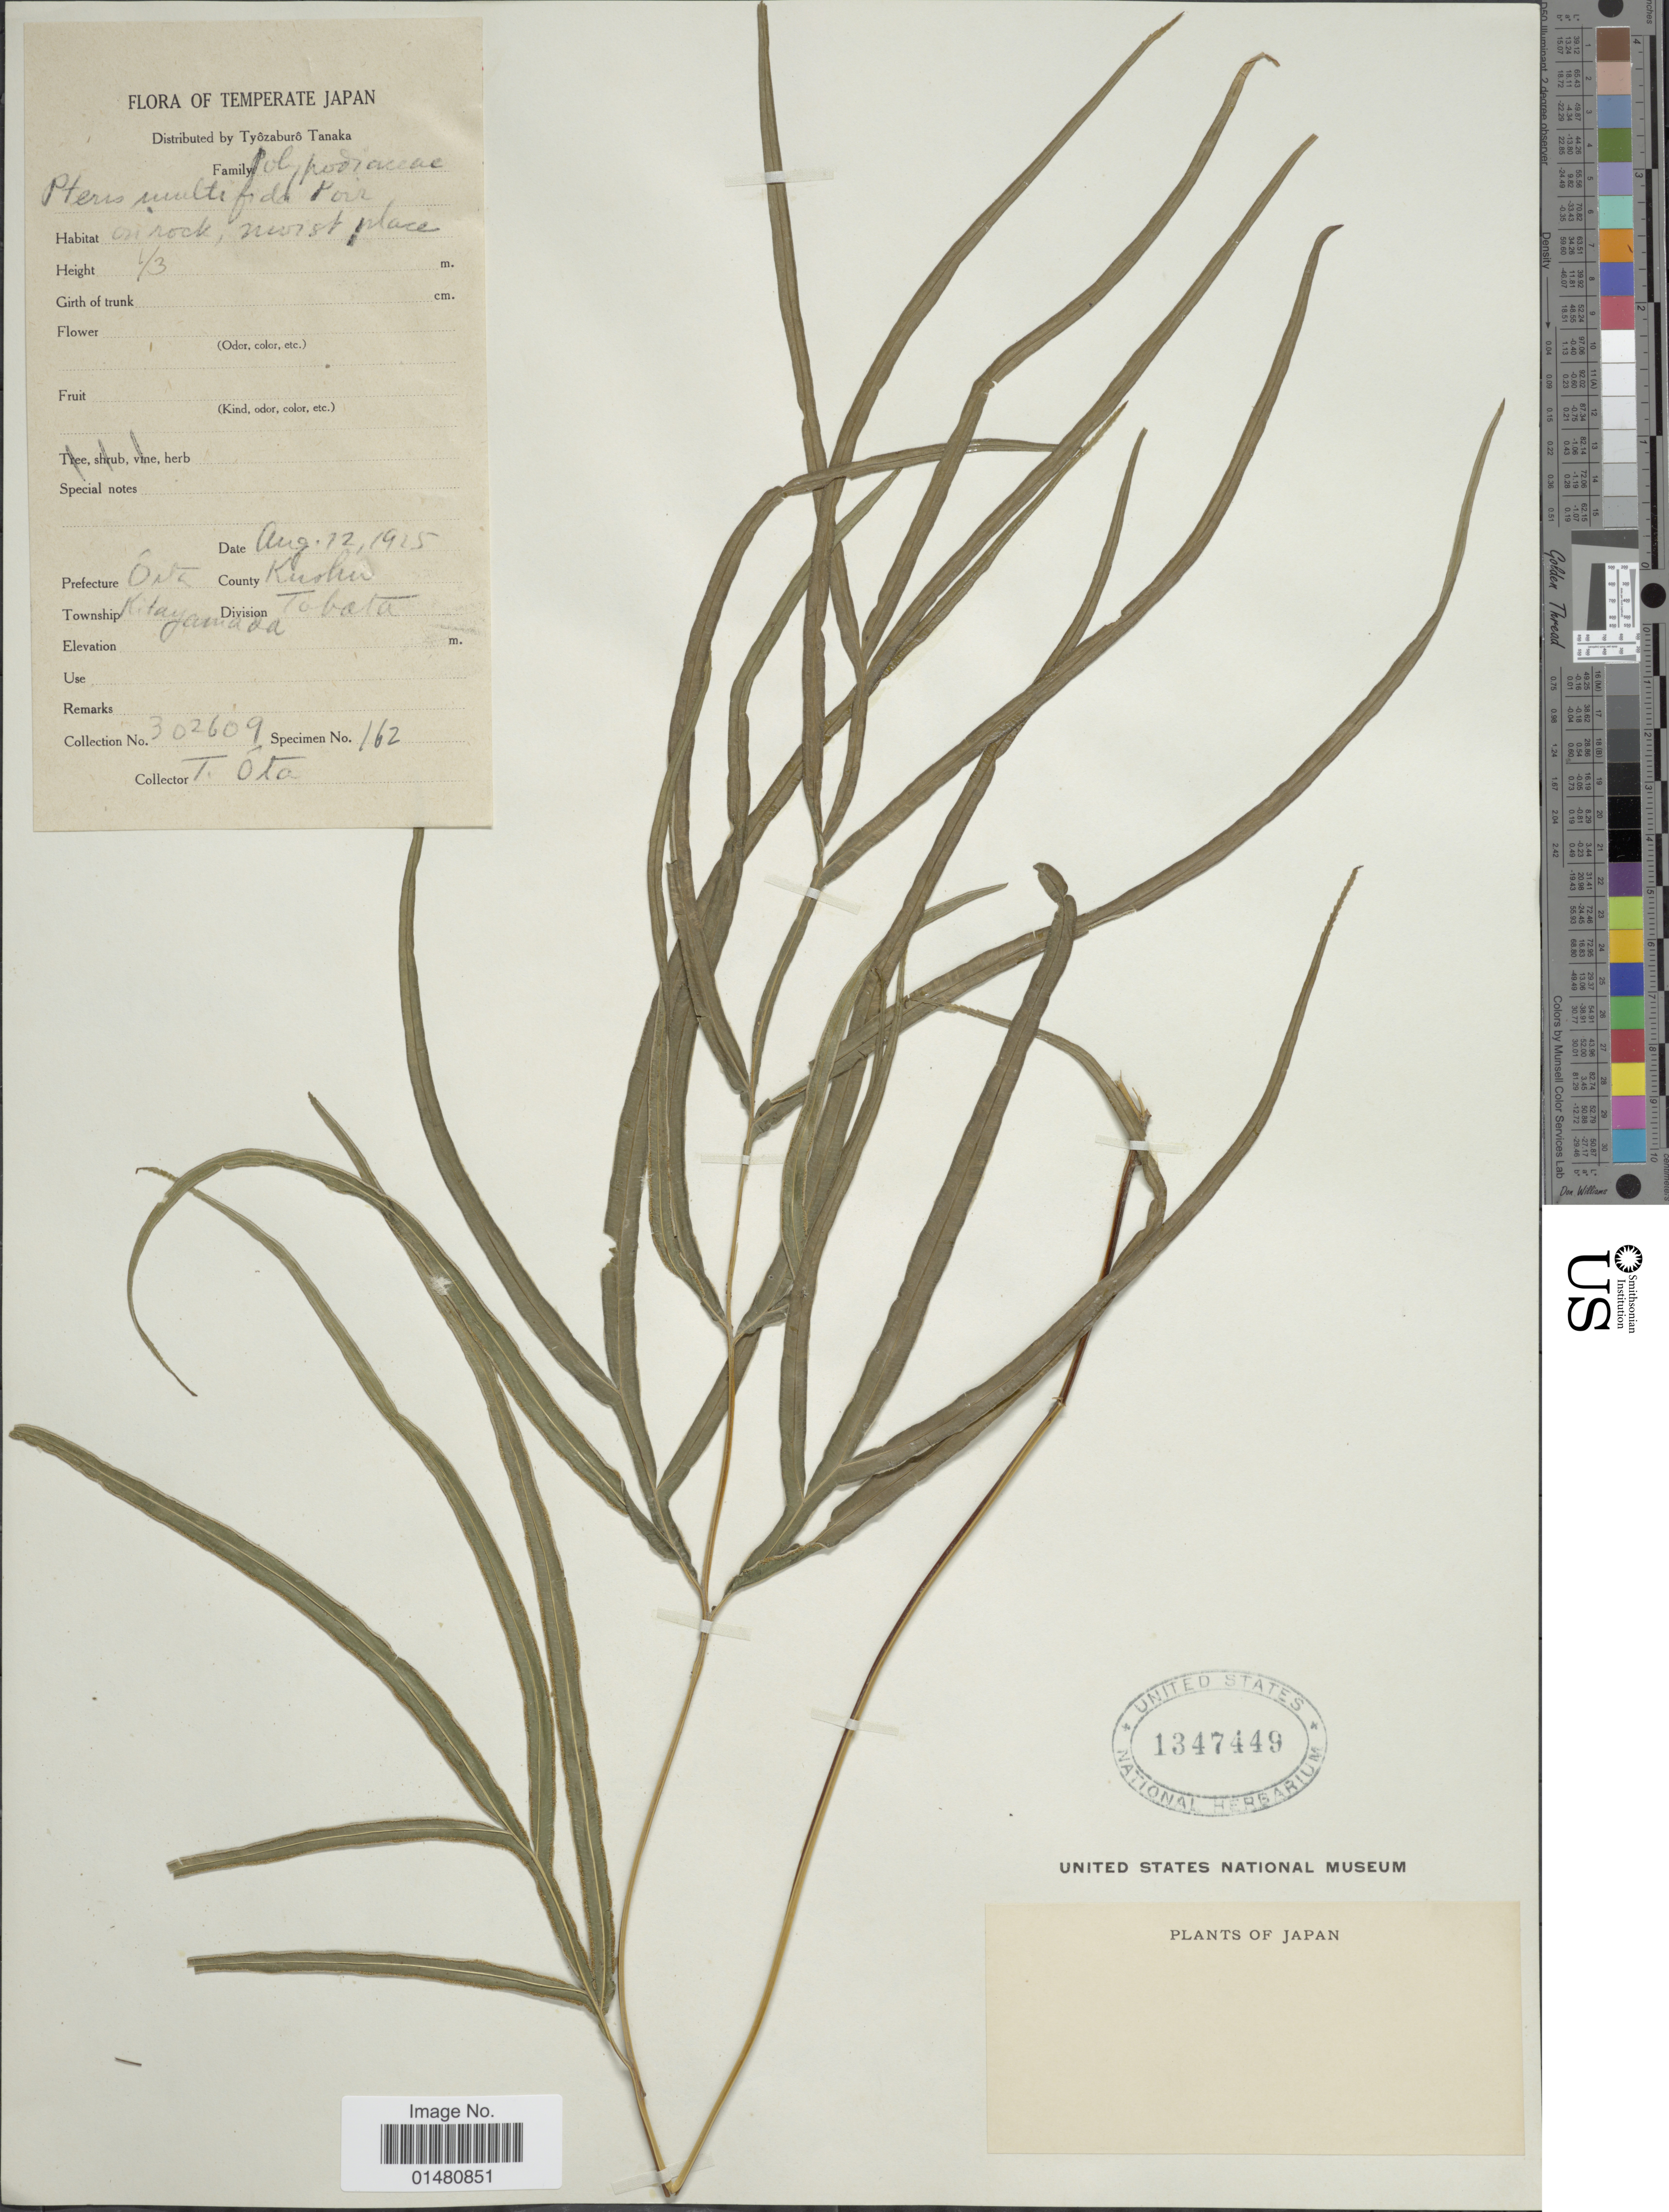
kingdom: Plantae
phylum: Tracheophyta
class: Polypodiopsida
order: Polypodiales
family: Pteridaceae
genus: Pteris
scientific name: Pteris multifida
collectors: T. Ota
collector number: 302609/162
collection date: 1925-08-12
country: Japan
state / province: Oita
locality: Temperate Japan, Prefecture Oita, County Kushu, Township Kitayamada, Division Tobata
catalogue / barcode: US 1347449